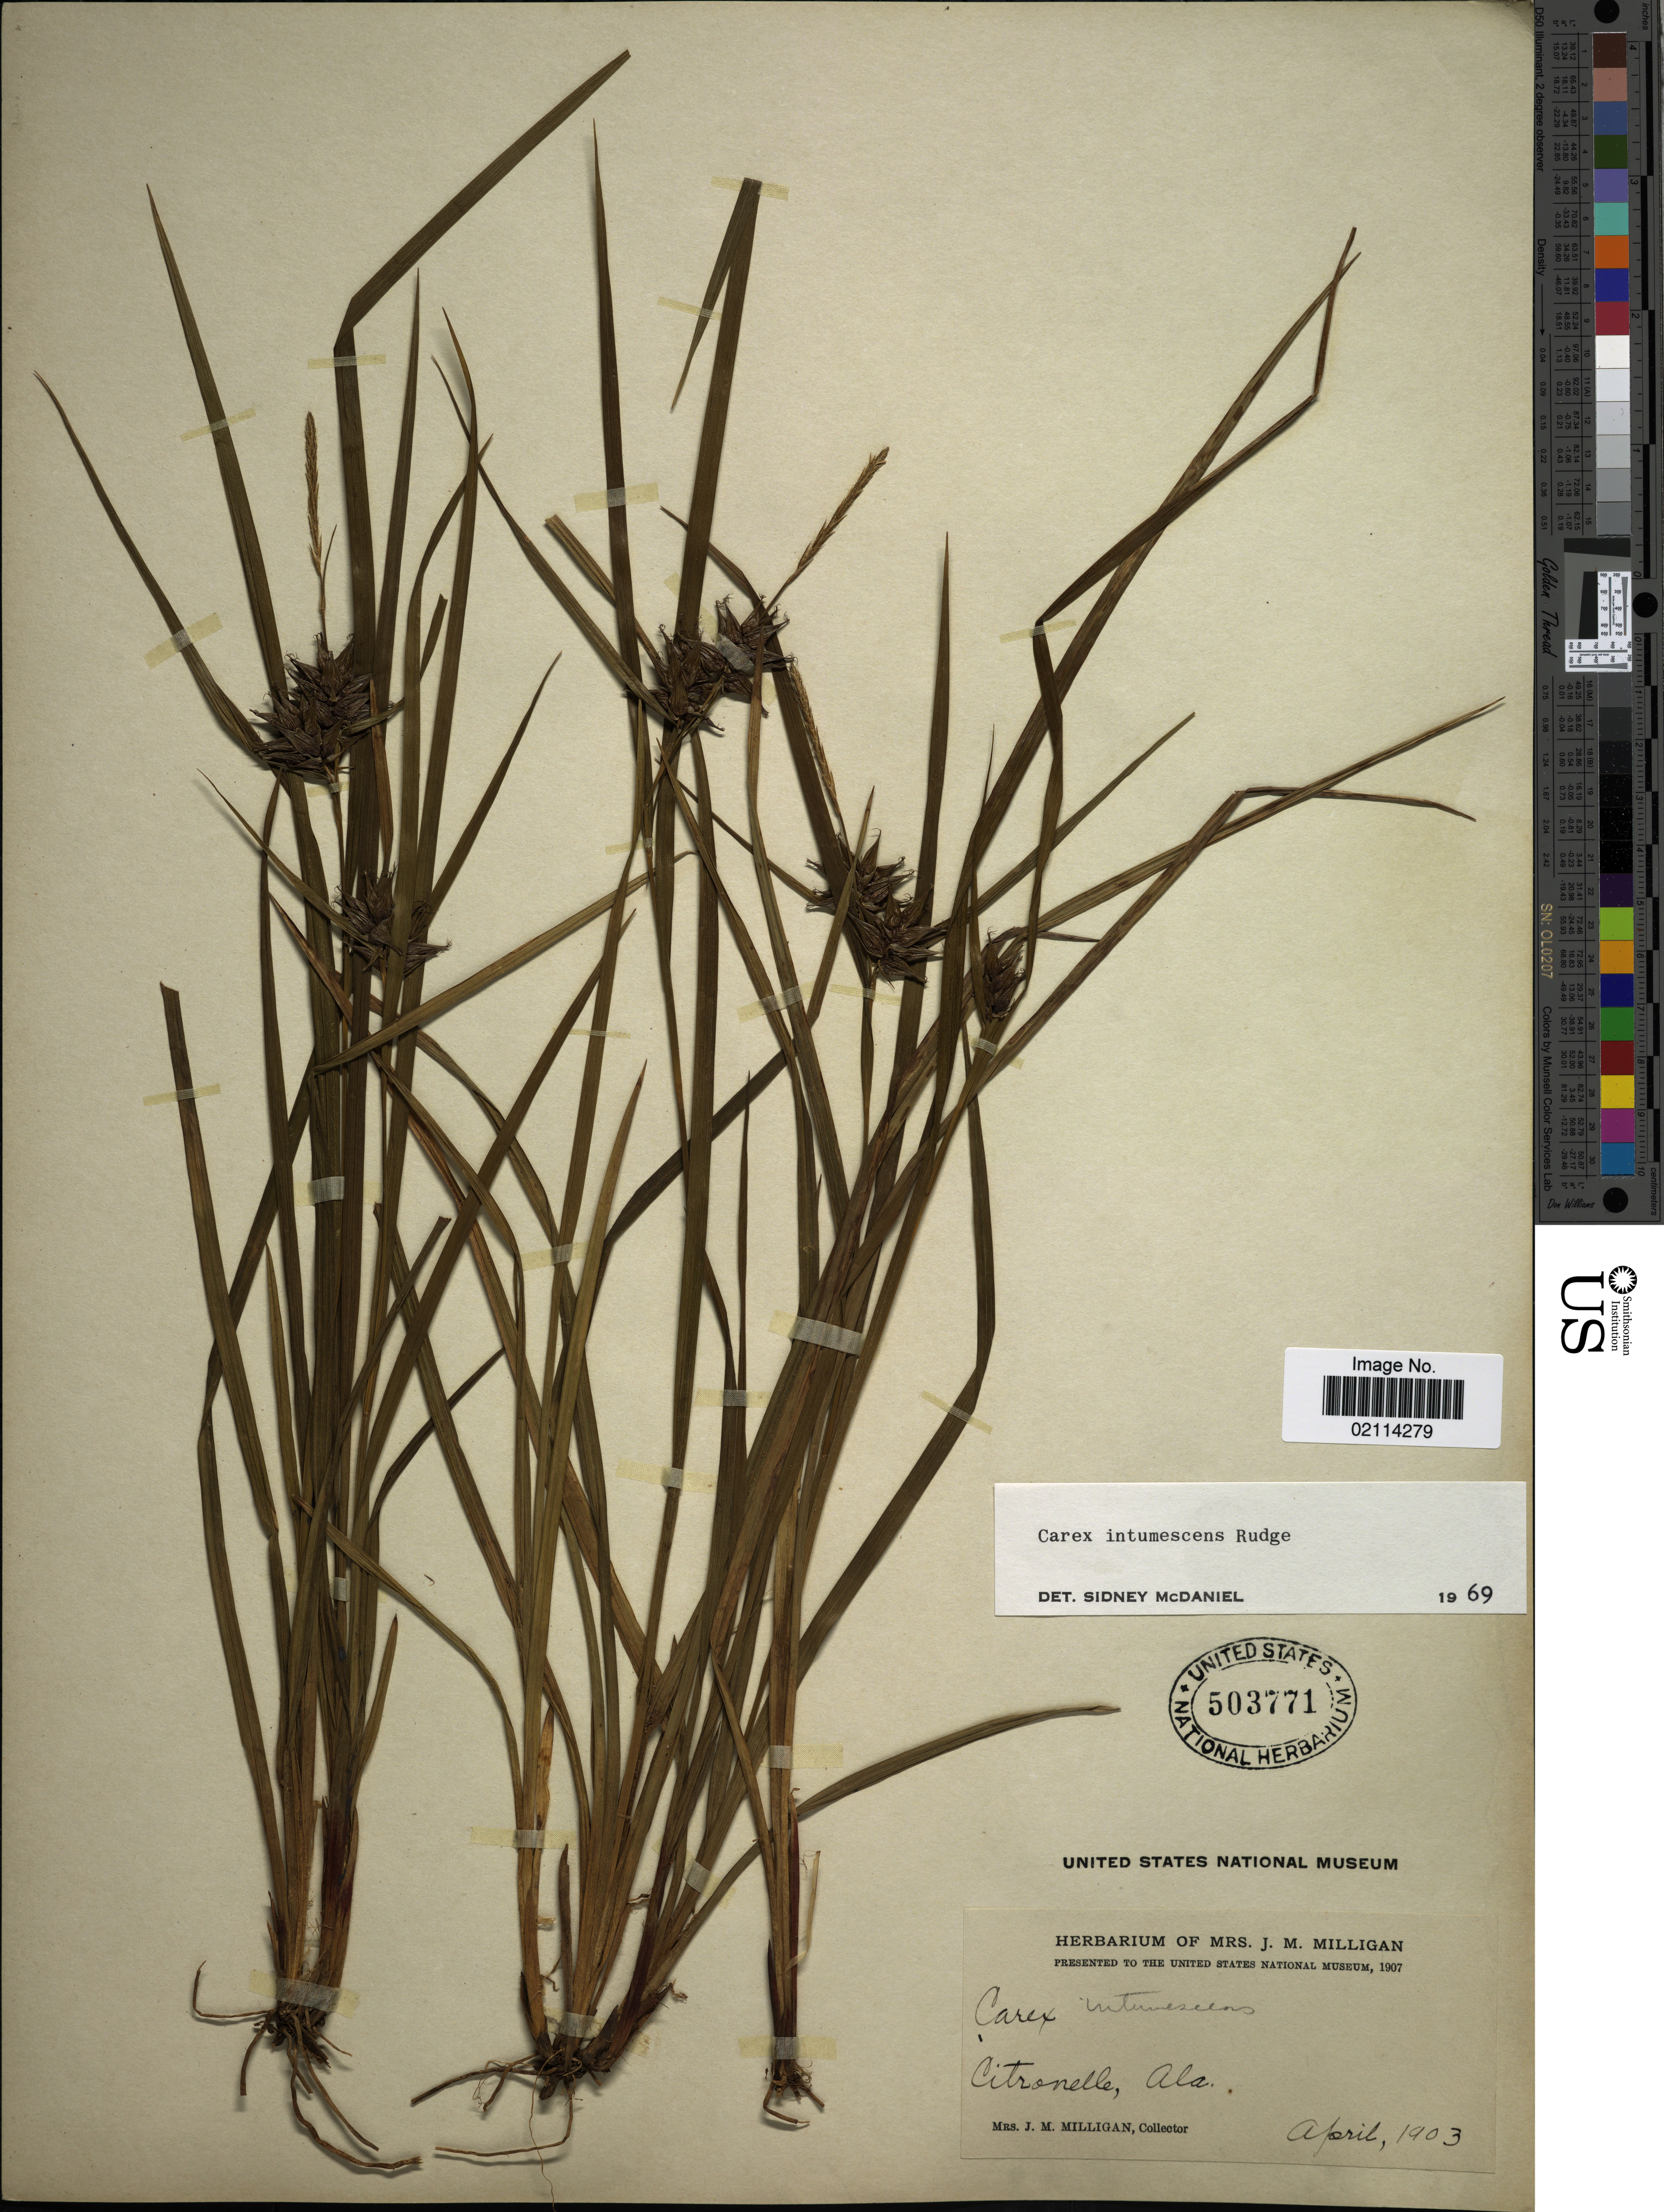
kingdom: Plantae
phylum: Tracheophyta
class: Liliopsida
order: Poales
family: Cyperaceae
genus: Carex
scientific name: Carex intumescens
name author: Rudge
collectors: J. Milligan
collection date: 1903-04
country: United States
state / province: Alabama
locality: Citronelle.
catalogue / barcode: US 503771